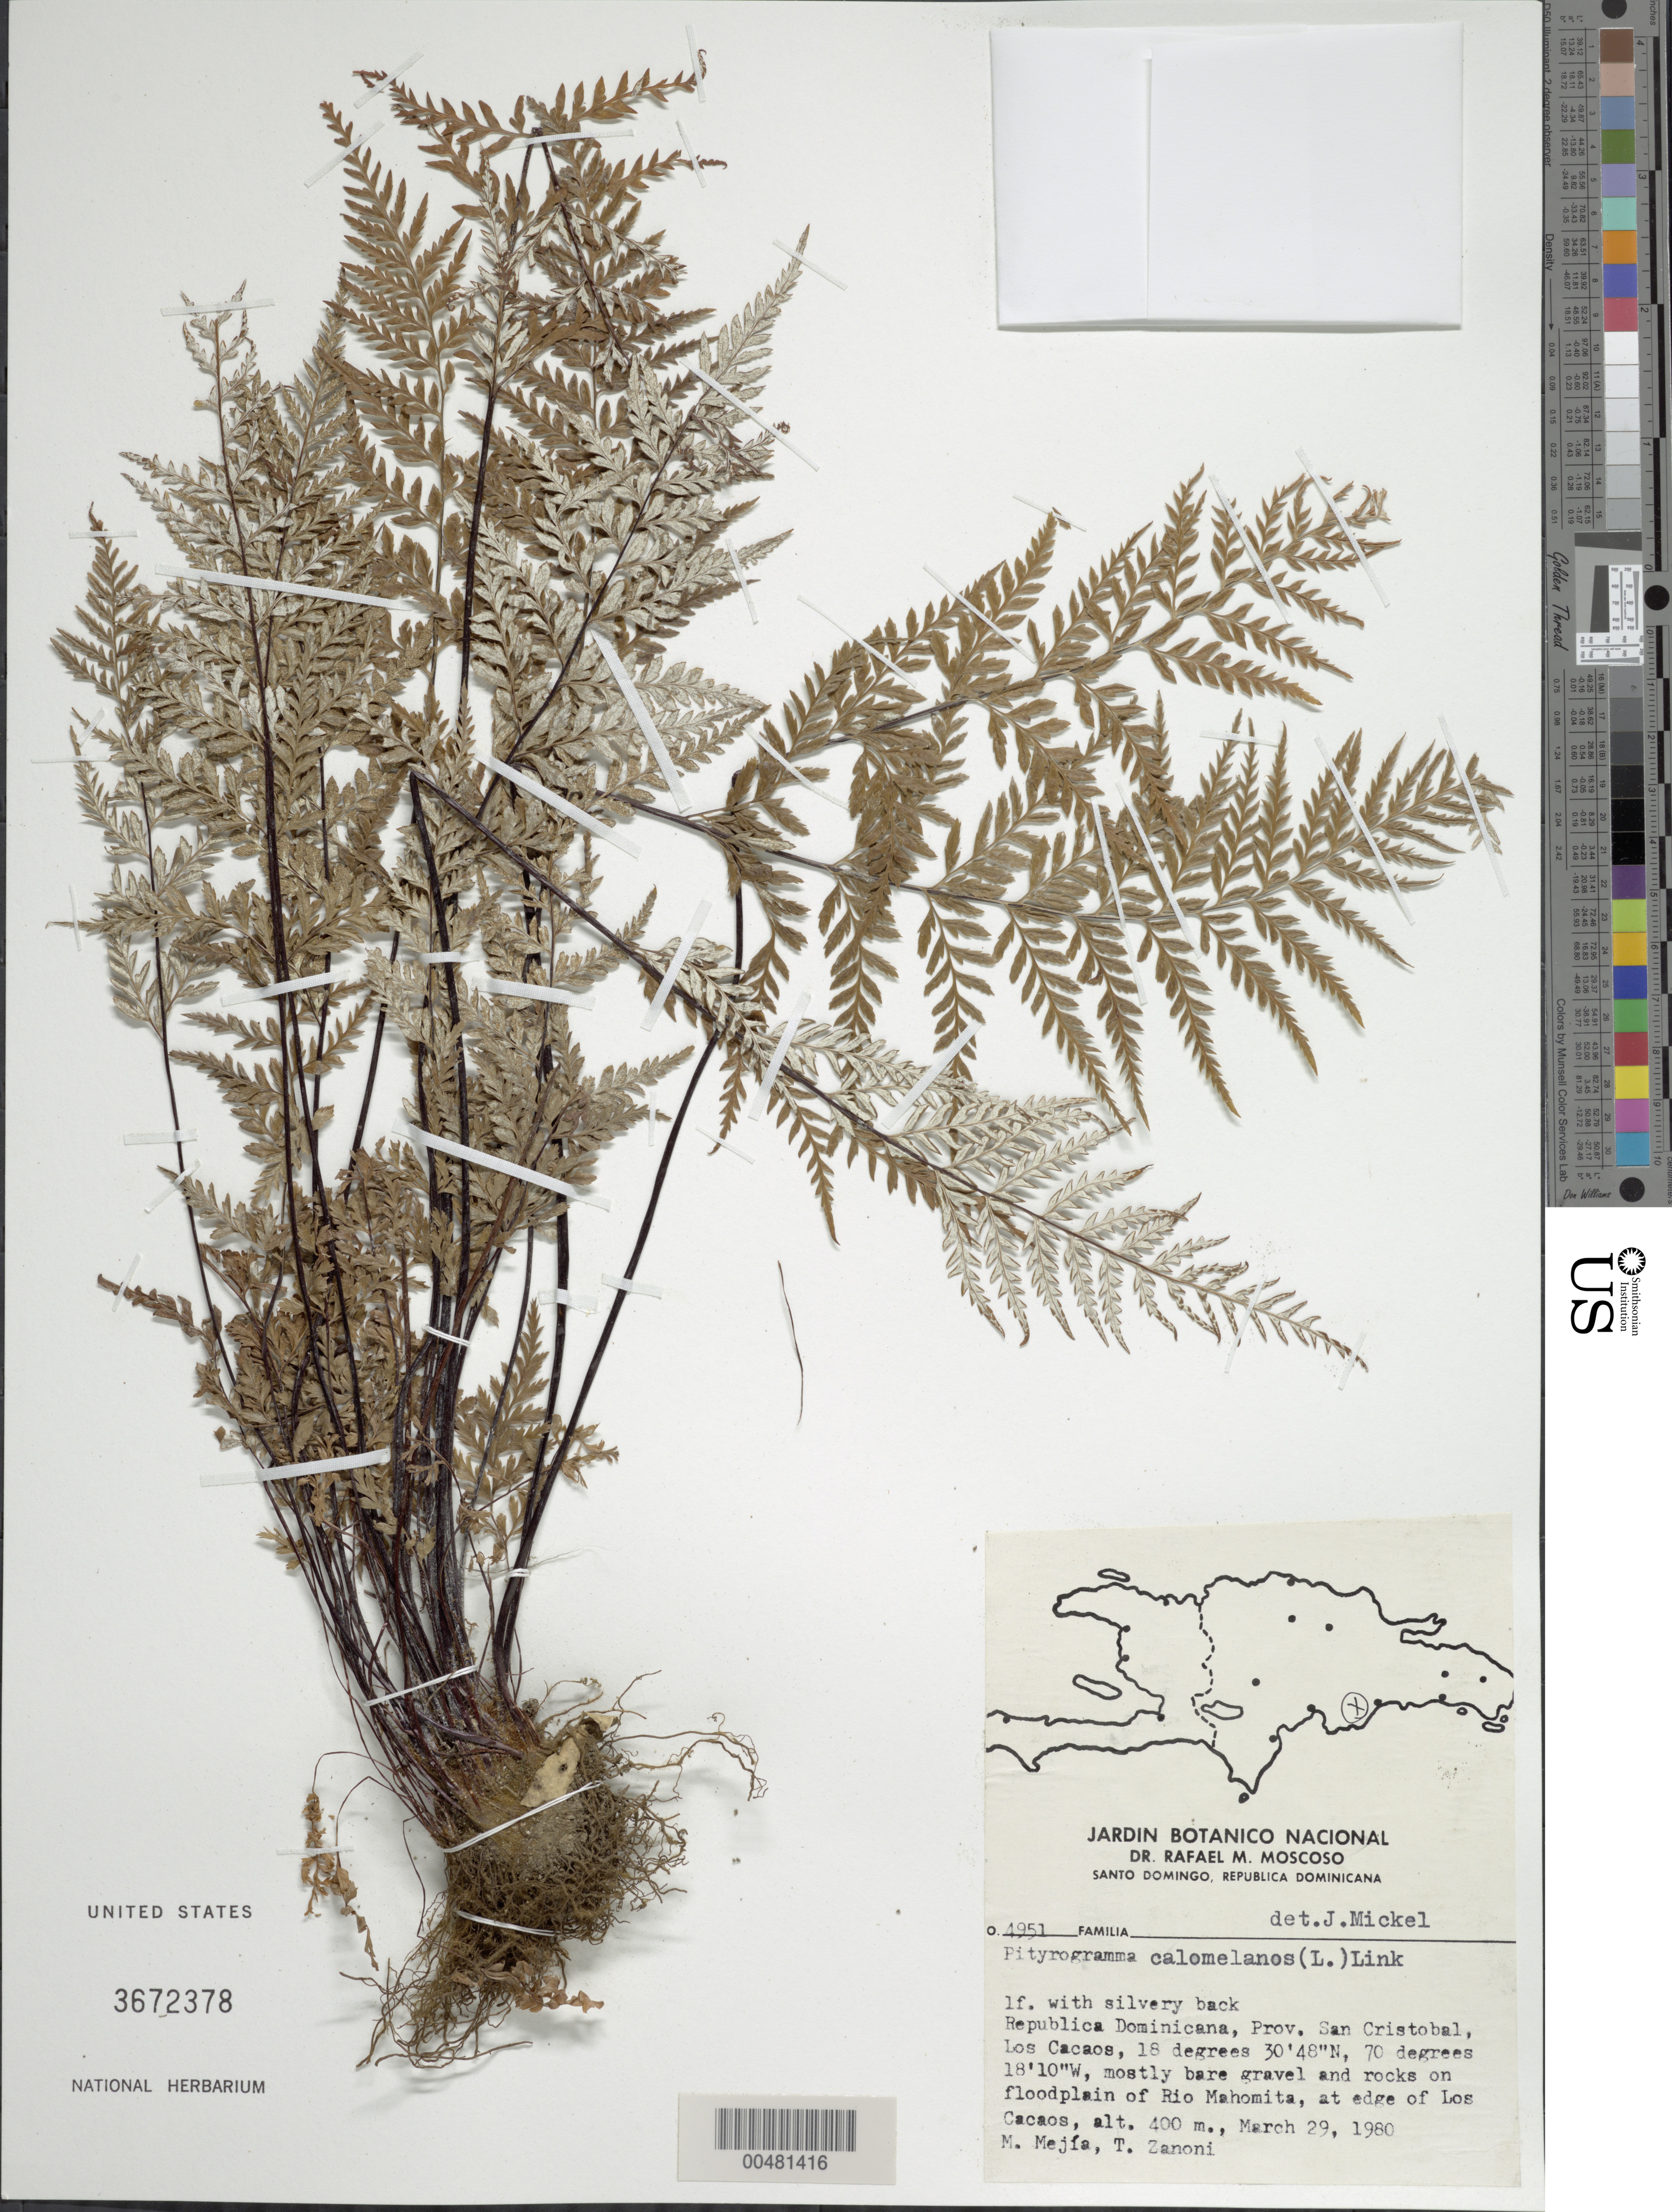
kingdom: Plantae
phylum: Tracheophyta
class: Polypodiopsida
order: Polypodiales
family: Pteridaceae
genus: Pityrogramma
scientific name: Pityrogramma calomelanos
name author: (L.) Link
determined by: Mickel, J. T., (NY), New York Botanical Garden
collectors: M. Mejia & T. A. Zanoni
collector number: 4951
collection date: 1980-03-29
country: Dominican Republic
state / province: San Cristóbal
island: Hispaniola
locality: Los Cacaos, on floodplain of Rio Mahomita, at edge of Los Cacaos.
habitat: Mostly bare gravel and rocks on floodplain.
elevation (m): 400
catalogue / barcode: US 3672378